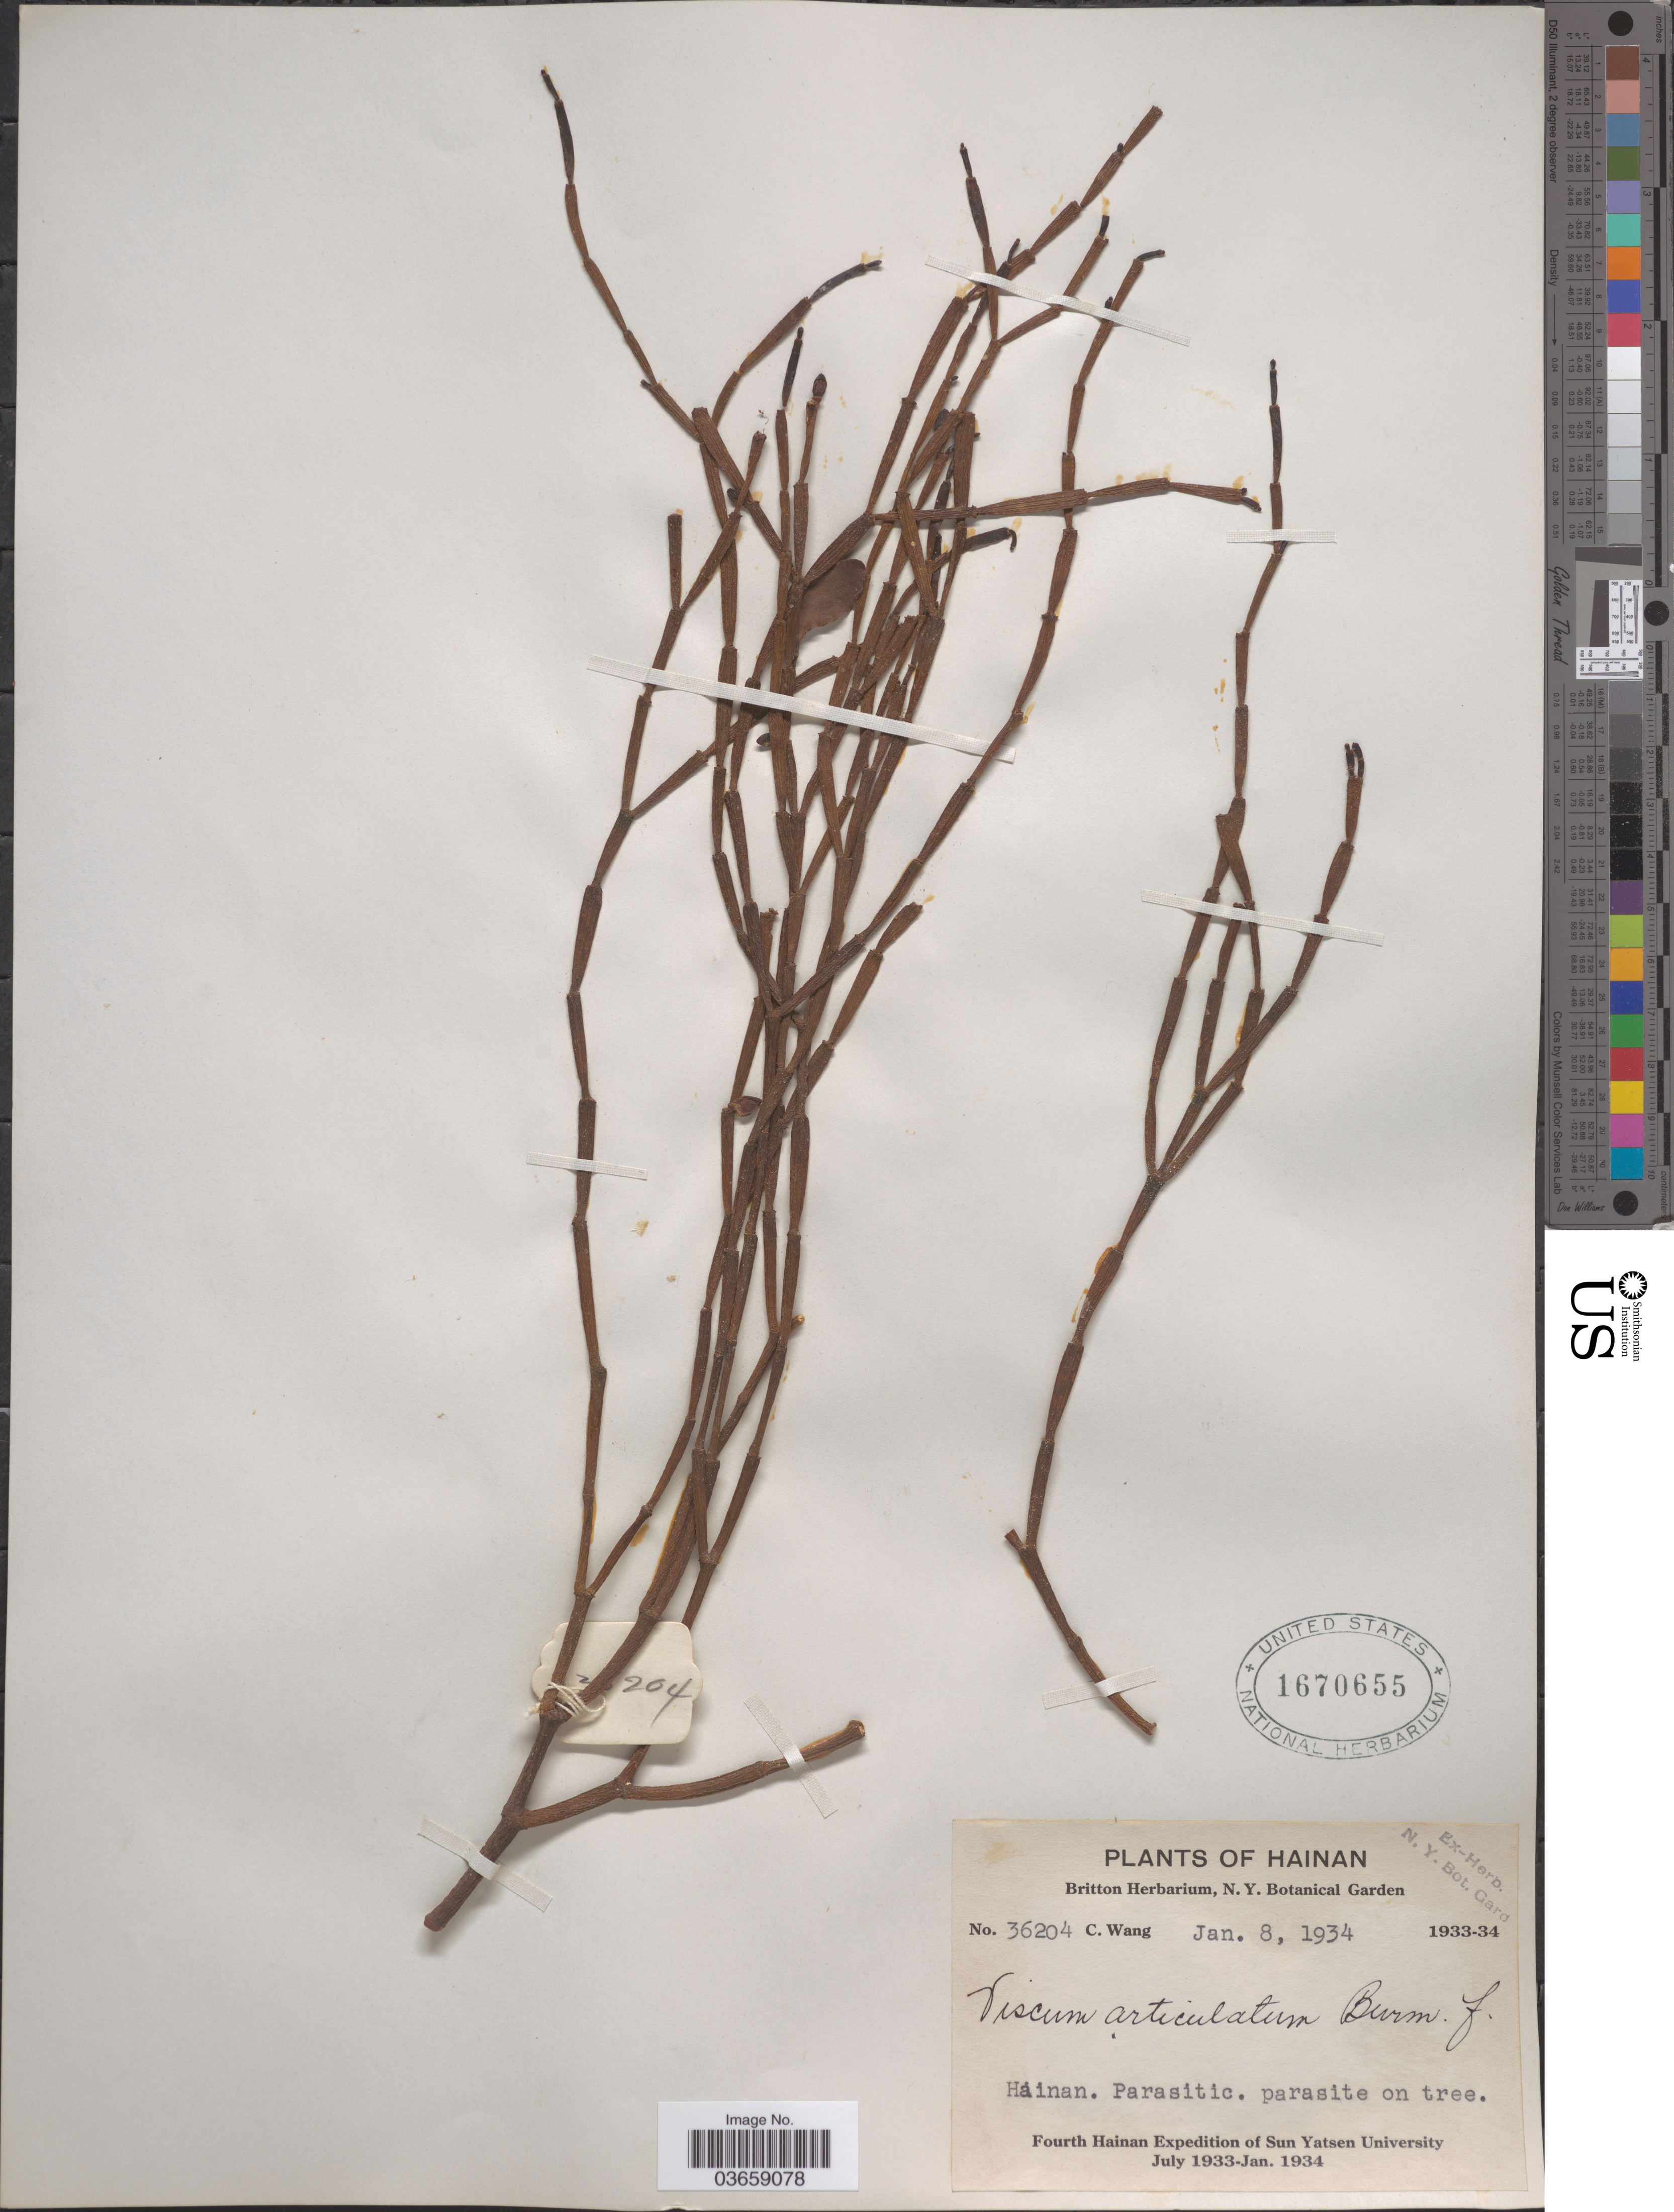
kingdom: Plantae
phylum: Tracheophyta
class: Magnoliopsida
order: Santalales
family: Viscaceae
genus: Viscum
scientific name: Viscum articulatum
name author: Burm. f.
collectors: C. Wang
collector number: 36204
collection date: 1934-01-08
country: China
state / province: Hainan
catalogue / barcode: US 1670655